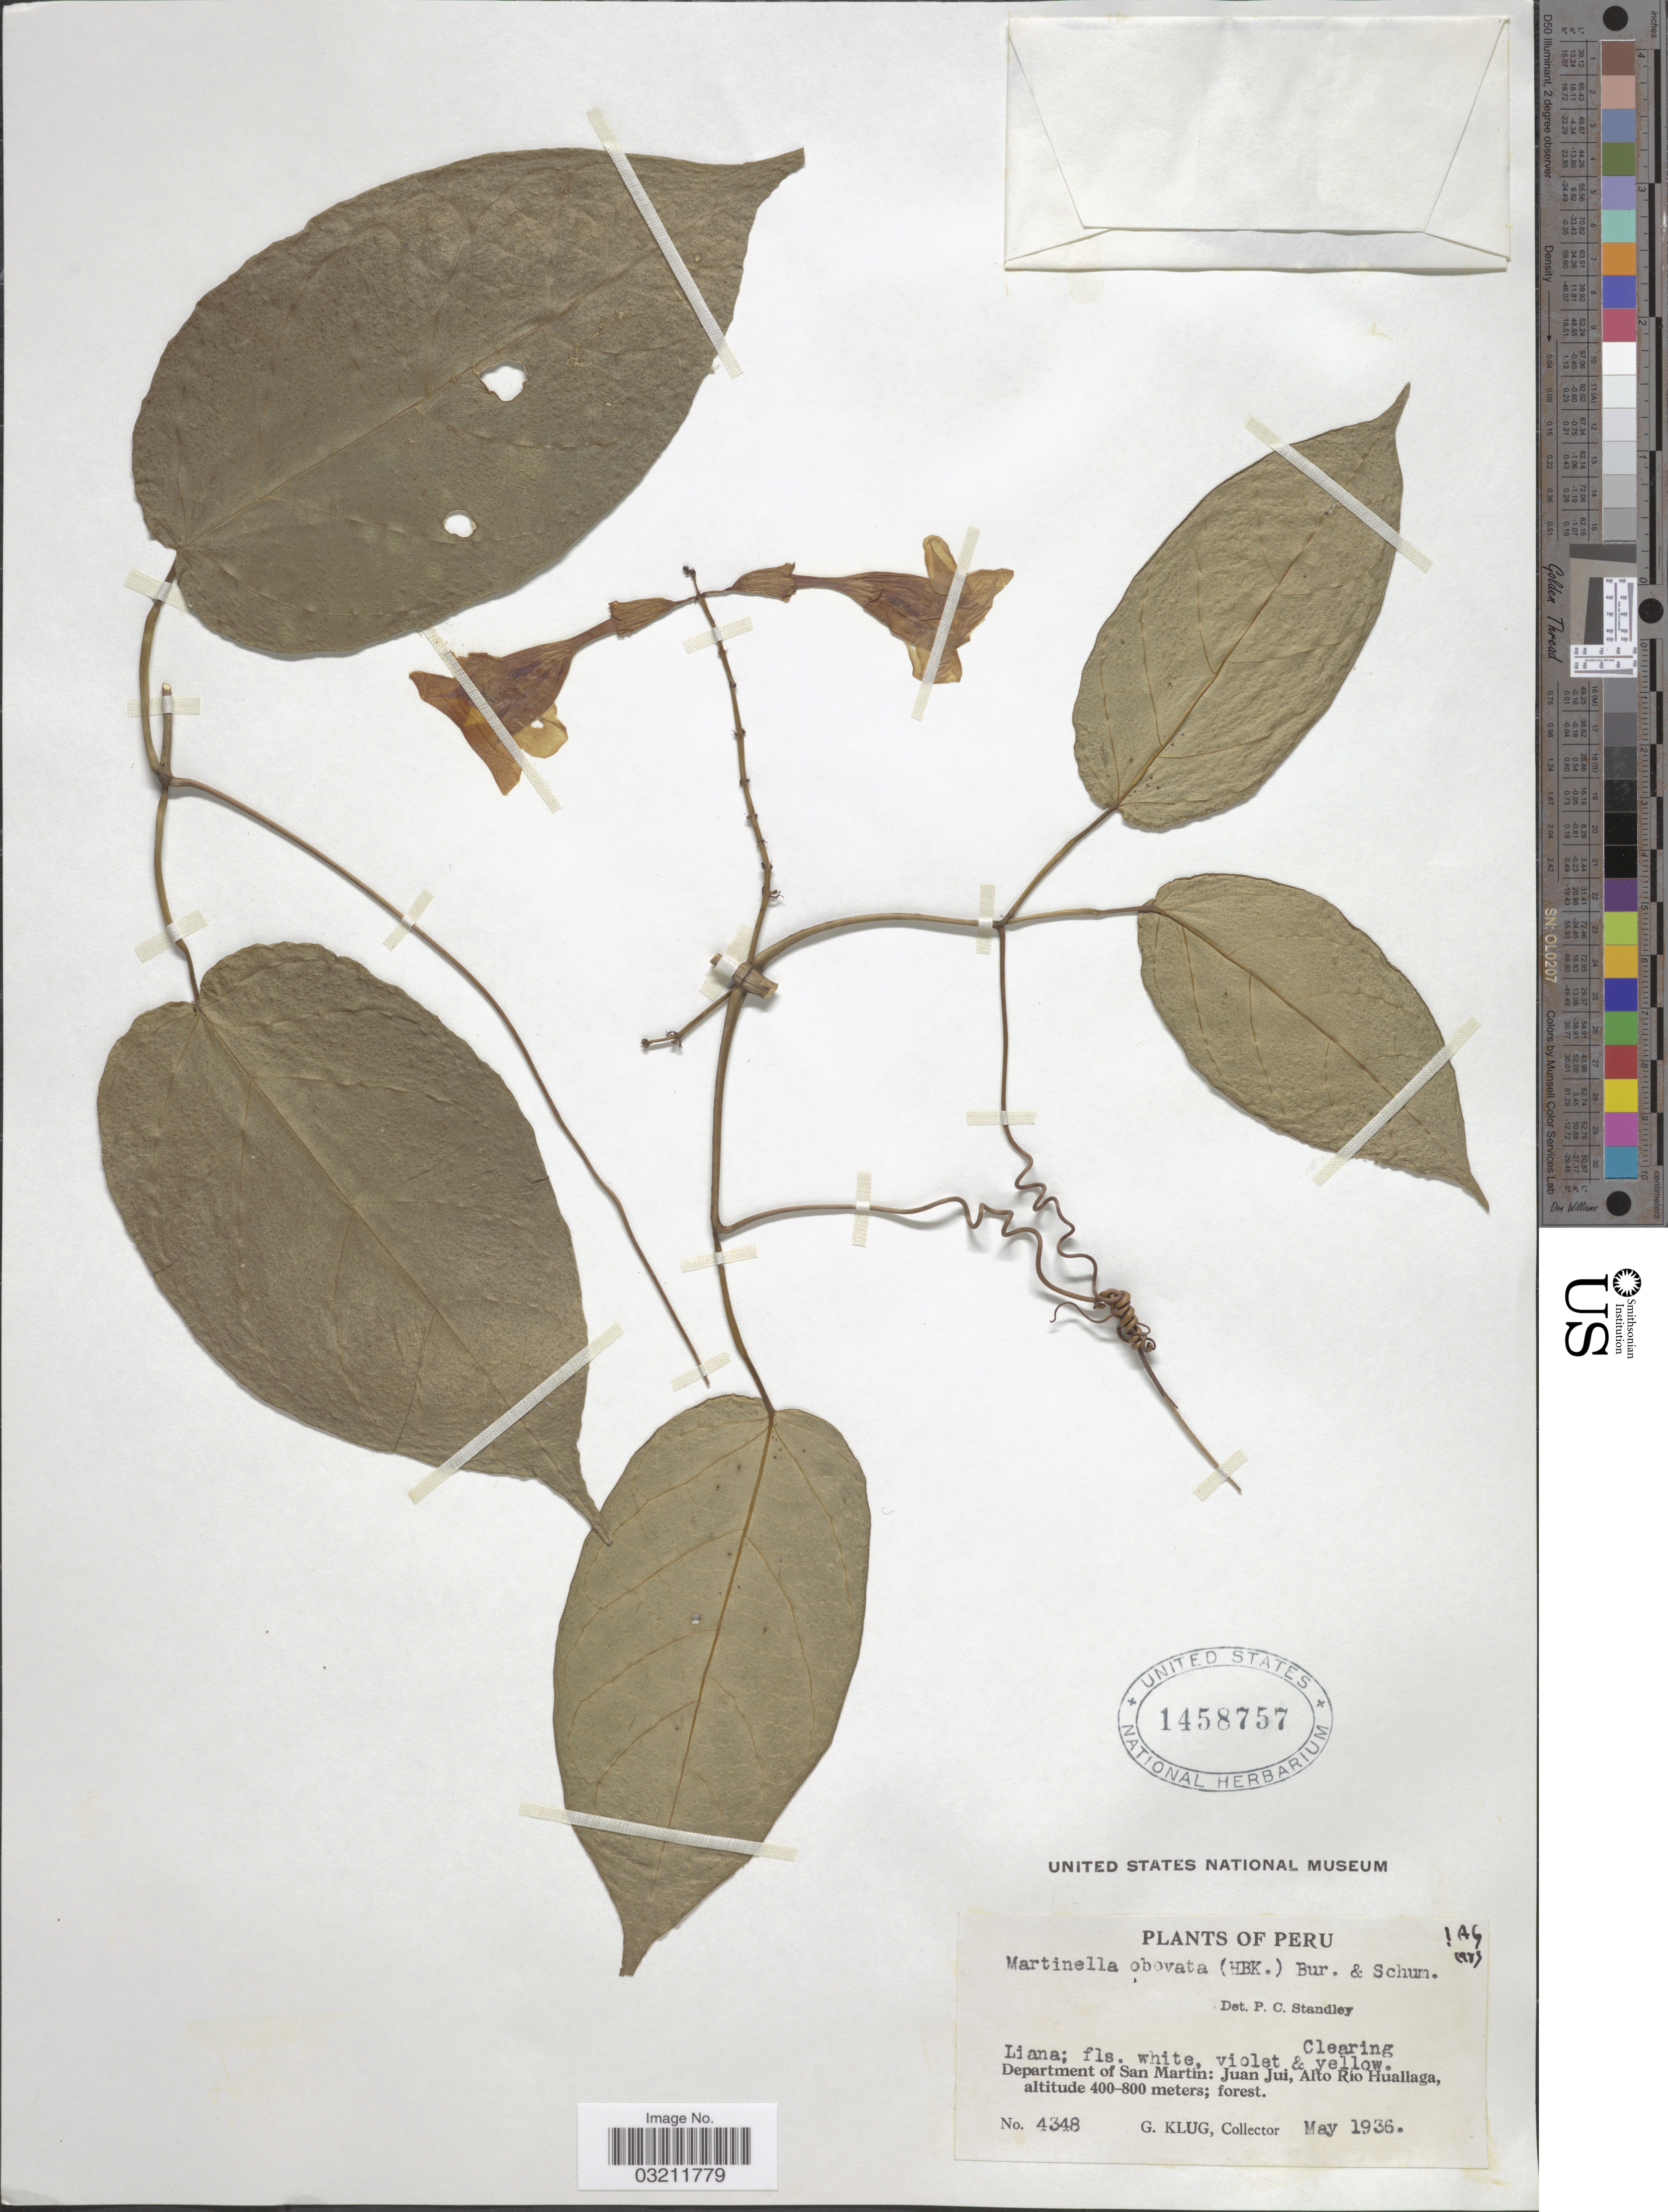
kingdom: Plantae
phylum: Tracheophyta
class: Magnoliopsida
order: Lamiales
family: Bignoniaceae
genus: Martinella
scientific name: Martinella obovata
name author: (Kunth) Bureau & K. Schum.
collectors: G. Klug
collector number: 4348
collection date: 1936-05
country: Peru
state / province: San Martín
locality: Department of San Martin: Juan Jui, Alto Río Huallaga.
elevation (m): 400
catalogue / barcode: US 1458757